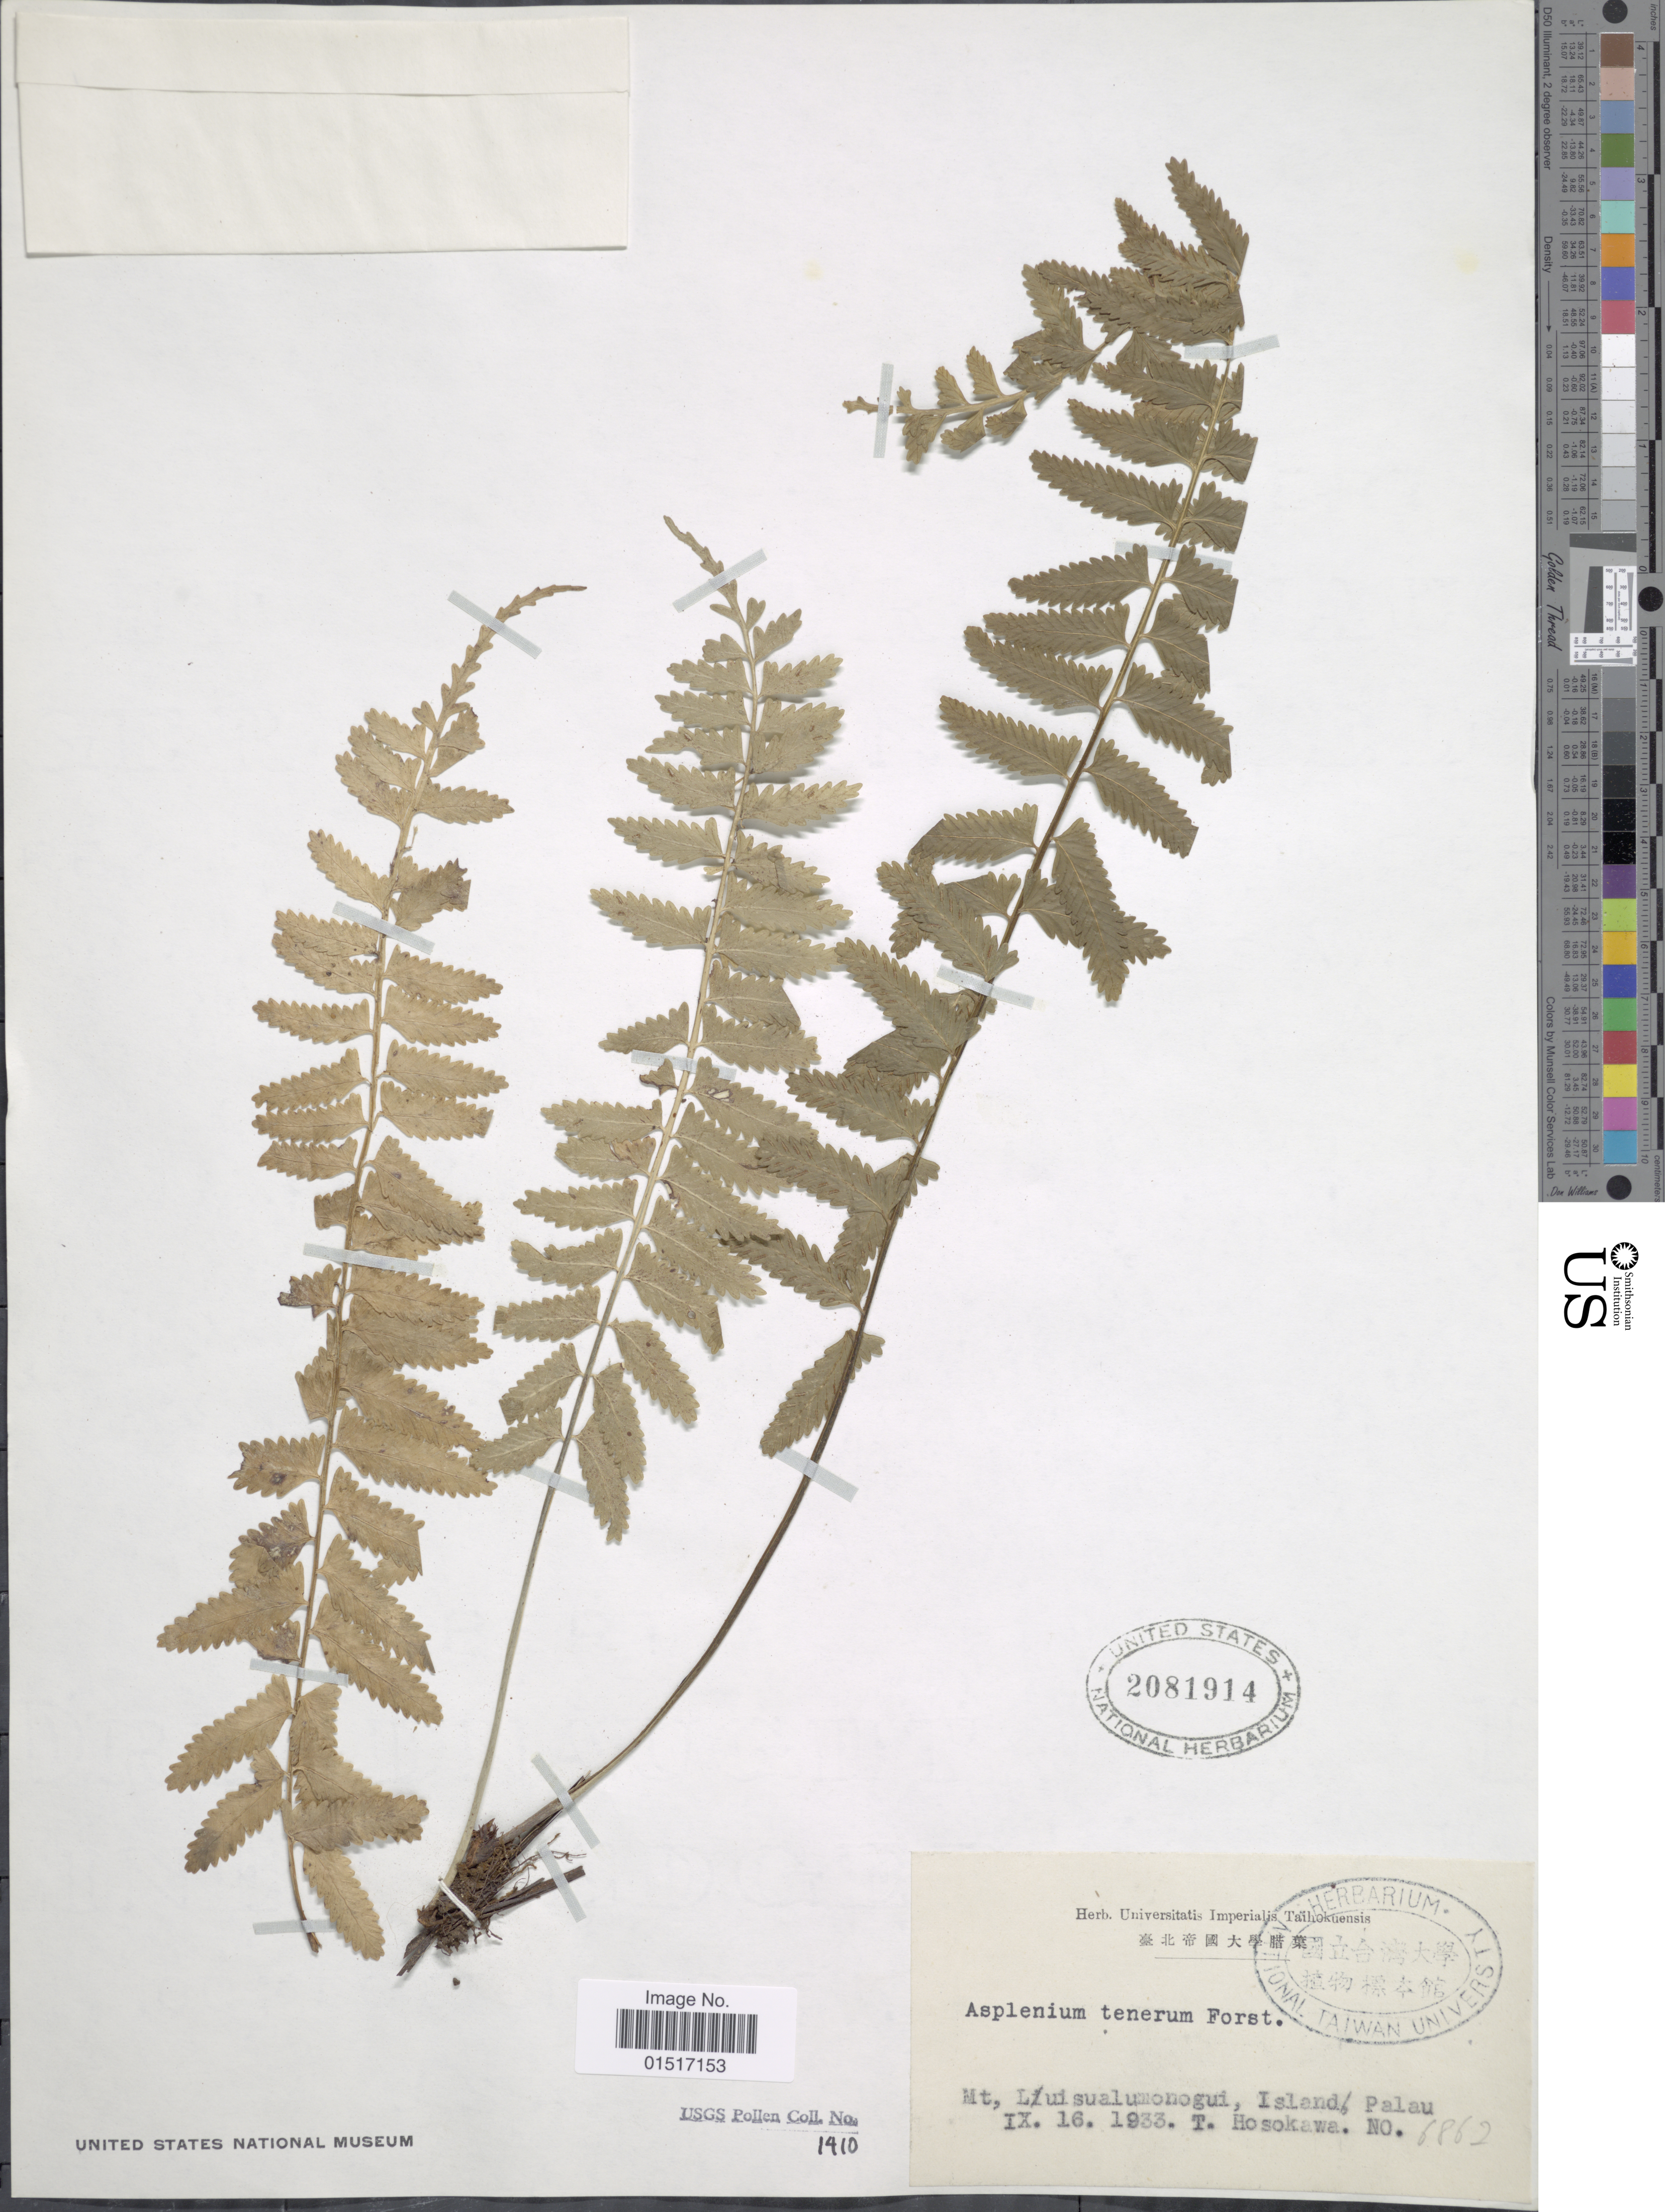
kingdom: Plantae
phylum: Tracheophyta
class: Polypodiopsida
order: Polypodiales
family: Aspleniaceae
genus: Asplenium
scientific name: Asplenium tenerum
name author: G. Forst.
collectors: T. Hosokawa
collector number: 6862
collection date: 1933-09-16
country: Palau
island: Palau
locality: Mt. Luisualumonogui, Island Palau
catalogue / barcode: US 2081914